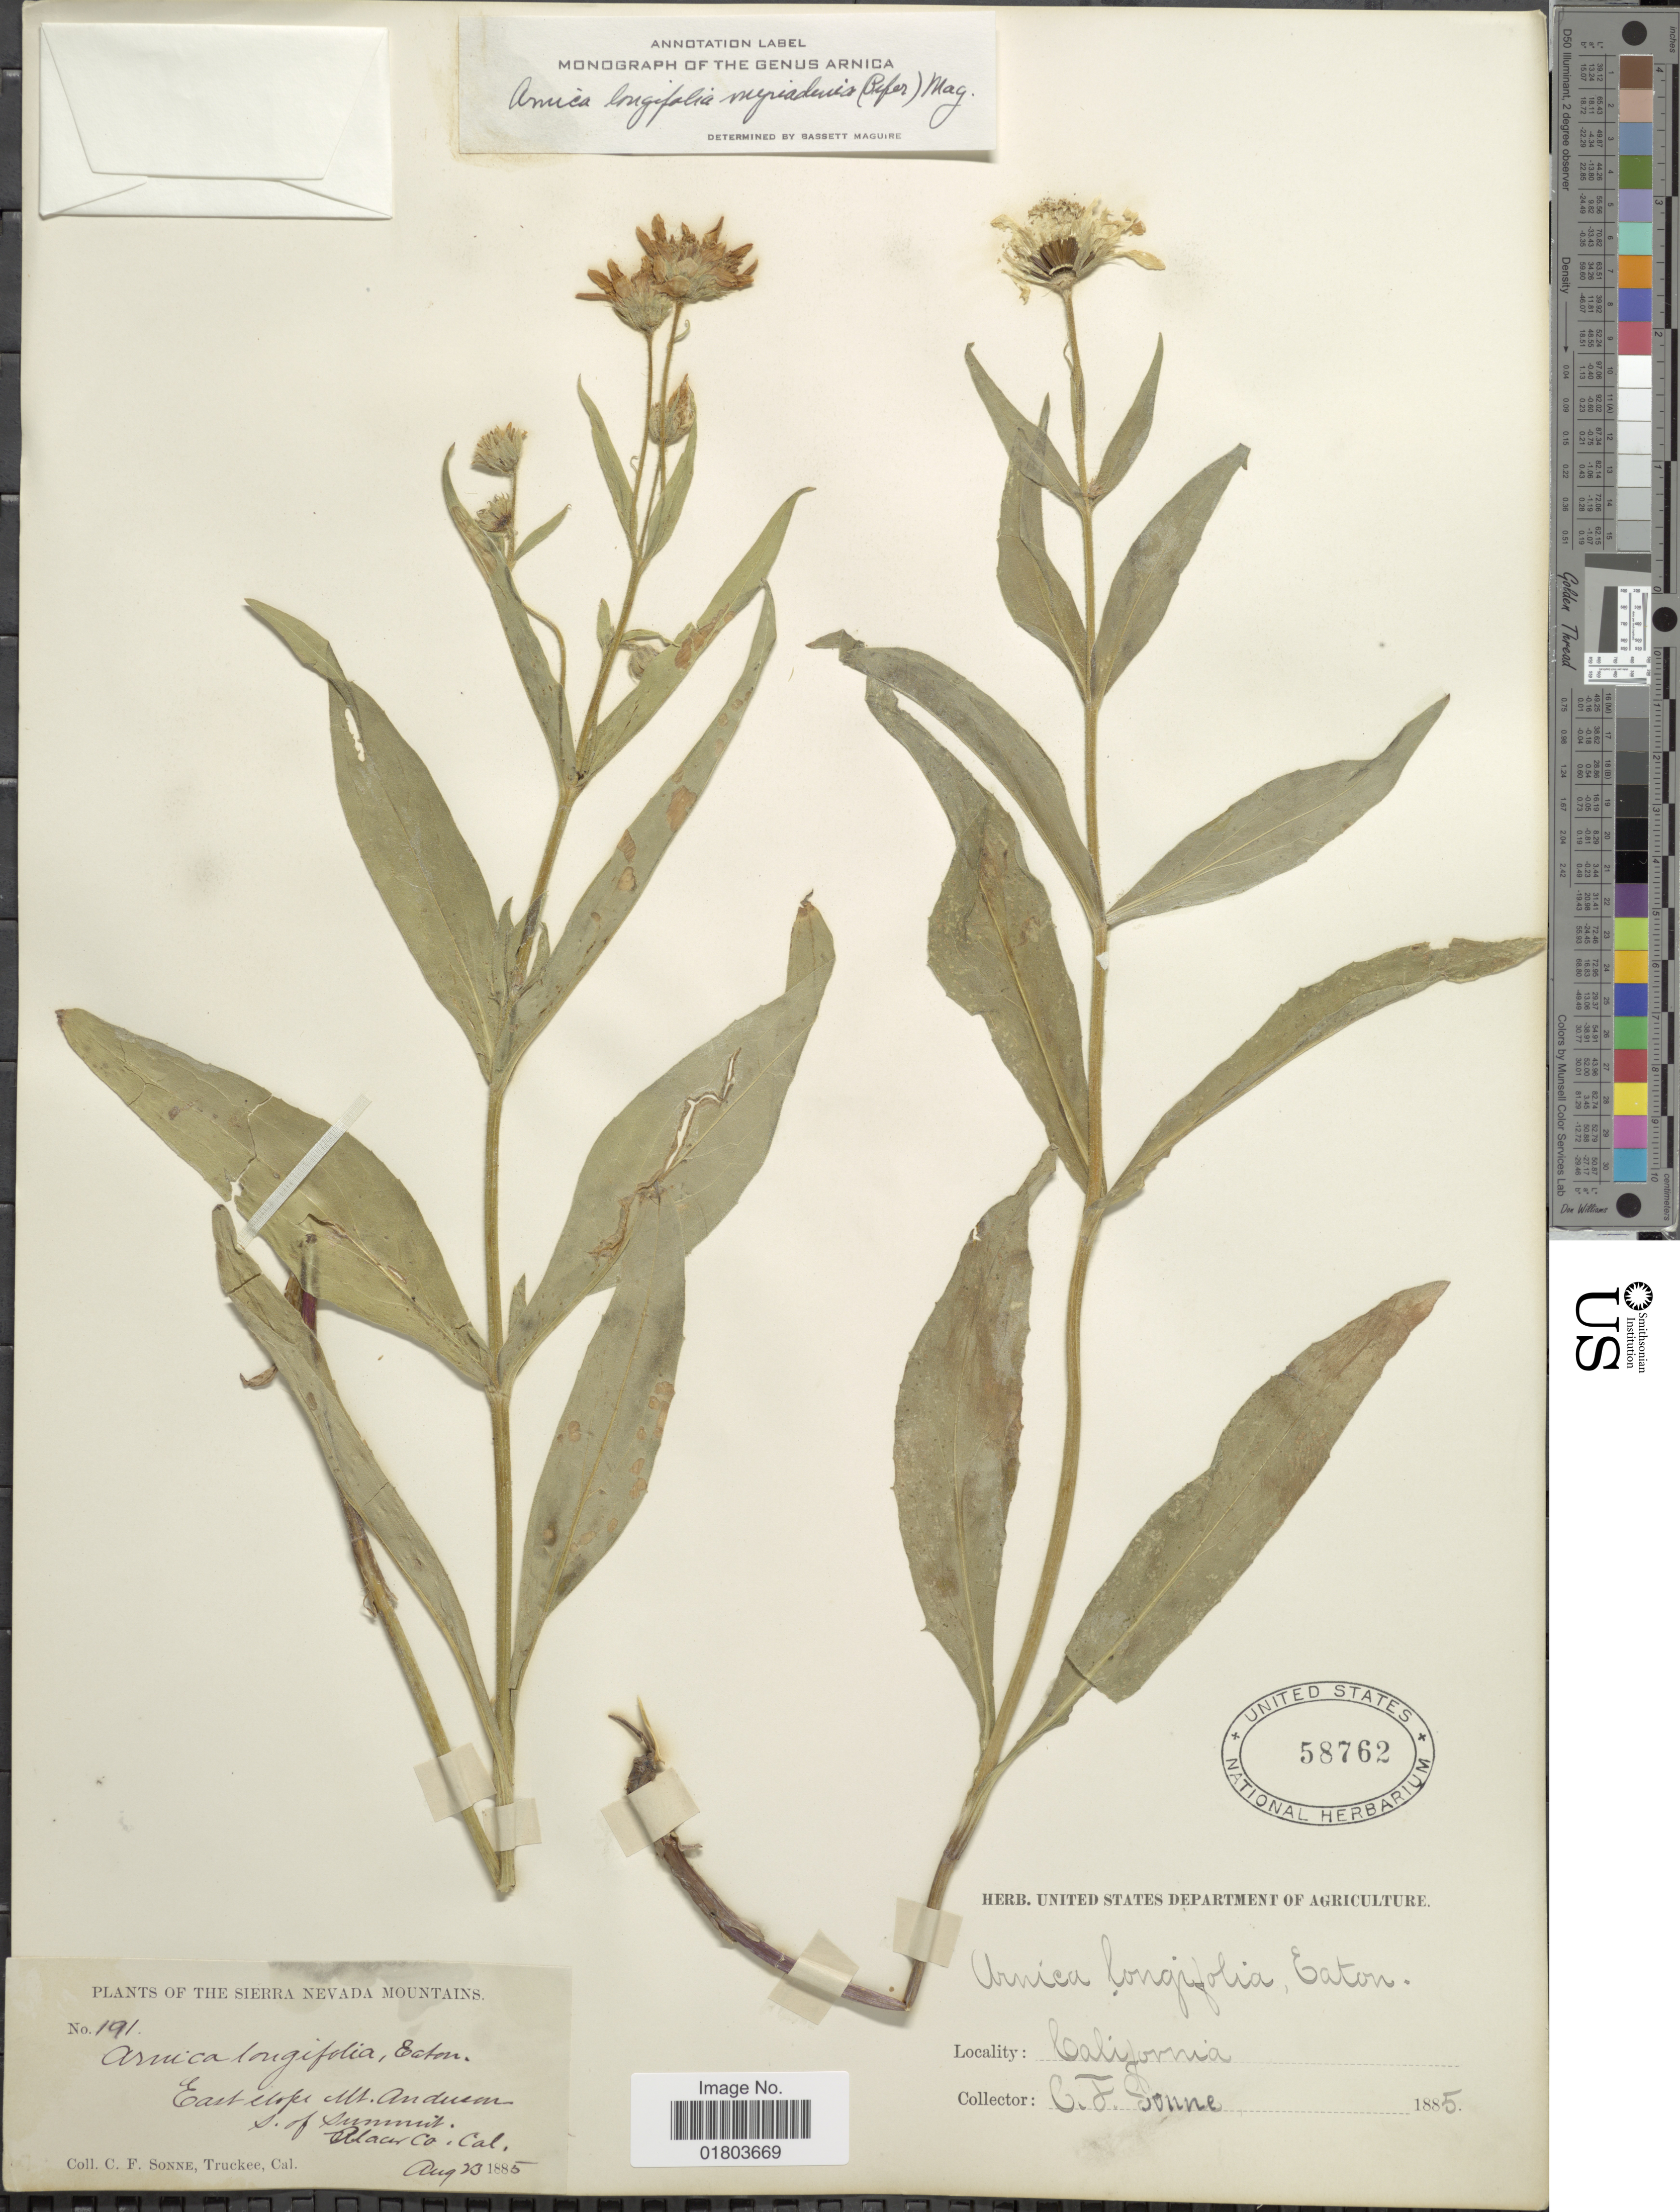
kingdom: Plantae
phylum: Tracheophyta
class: Magnoliopsida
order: Asterales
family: Asteraceae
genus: Arnica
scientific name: Arnica longifolia subsp. myriadenia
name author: (Piper) Maguire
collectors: C. Sonne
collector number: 191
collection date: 1885-08-23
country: United States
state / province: California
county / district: Placer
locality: The Sierra Nevada Mountains, East slope Mt Anduson of summit, Placer Co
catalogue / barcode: US 58762